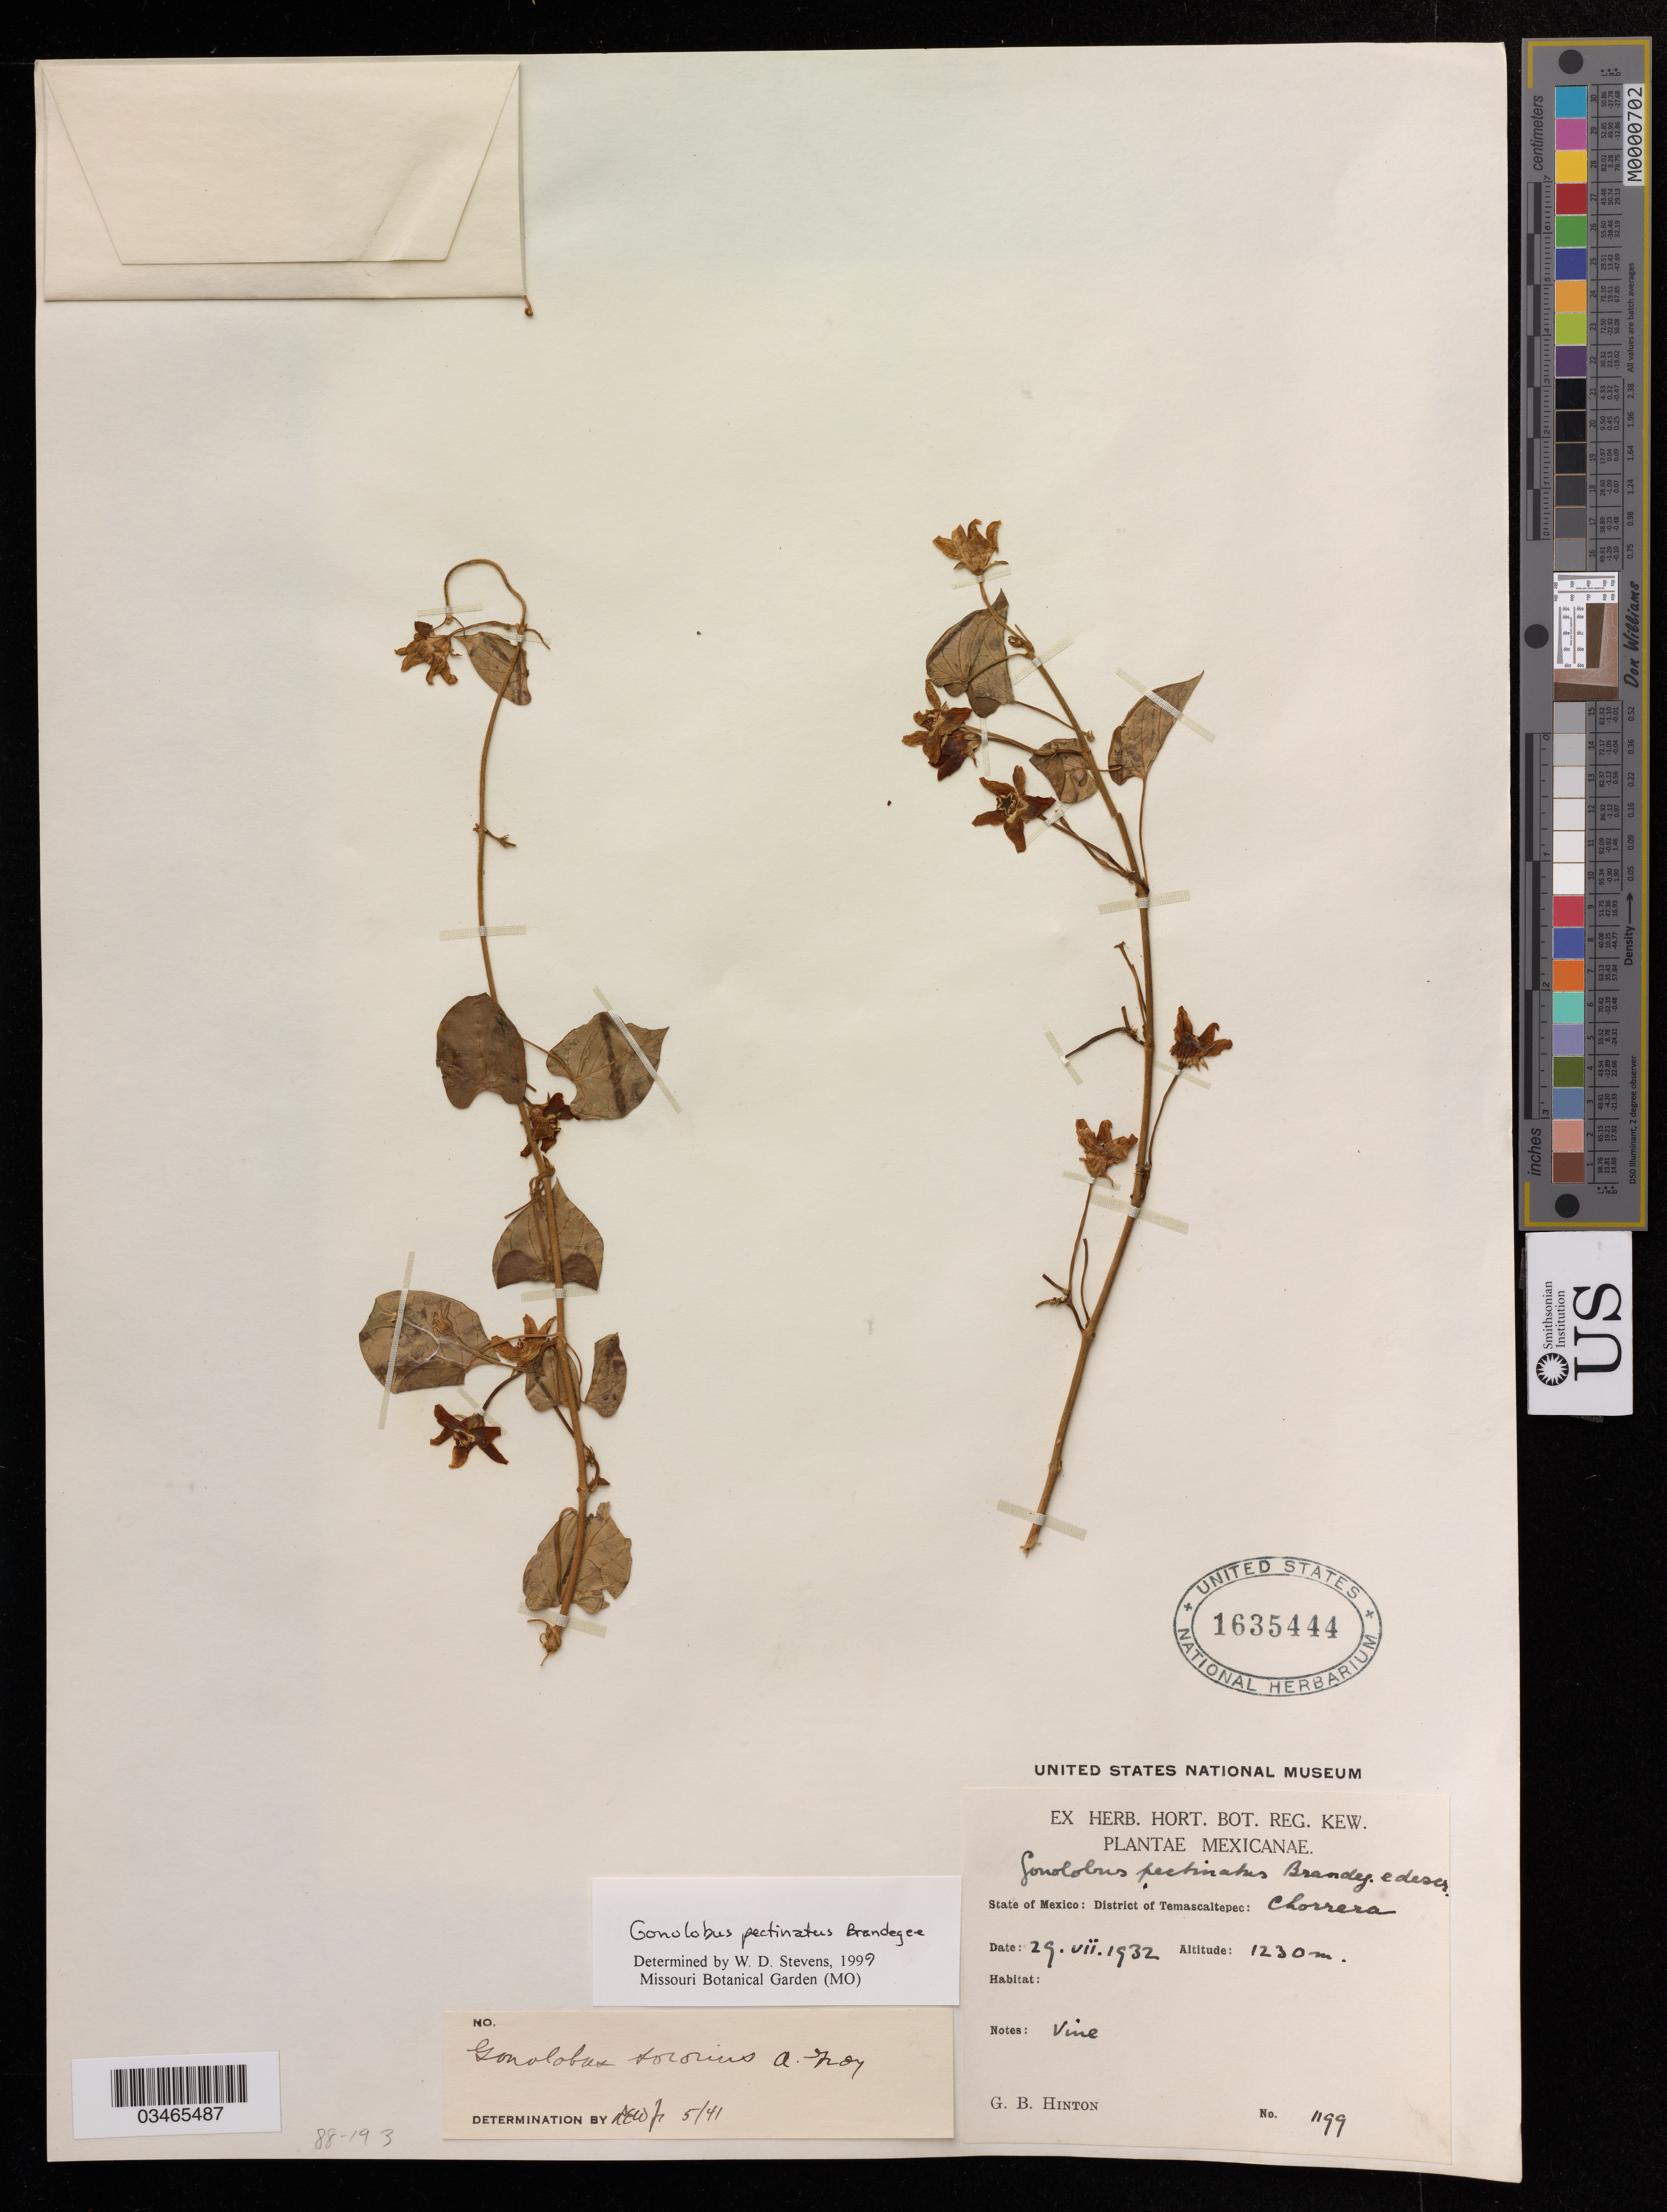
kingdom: Plantae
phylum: Tracheophyta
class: Magnoliopsida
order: Gentianales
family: Apocynaceae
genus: Gonolobus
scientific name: Gonolobus pectinatus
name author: Brandegee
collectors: G. B. Hinton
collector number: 1199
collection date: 1932-07-29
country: Mexico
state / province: México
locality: District of Temascaltepec: Chorrera.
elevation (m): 1230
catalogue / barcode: US 1635444